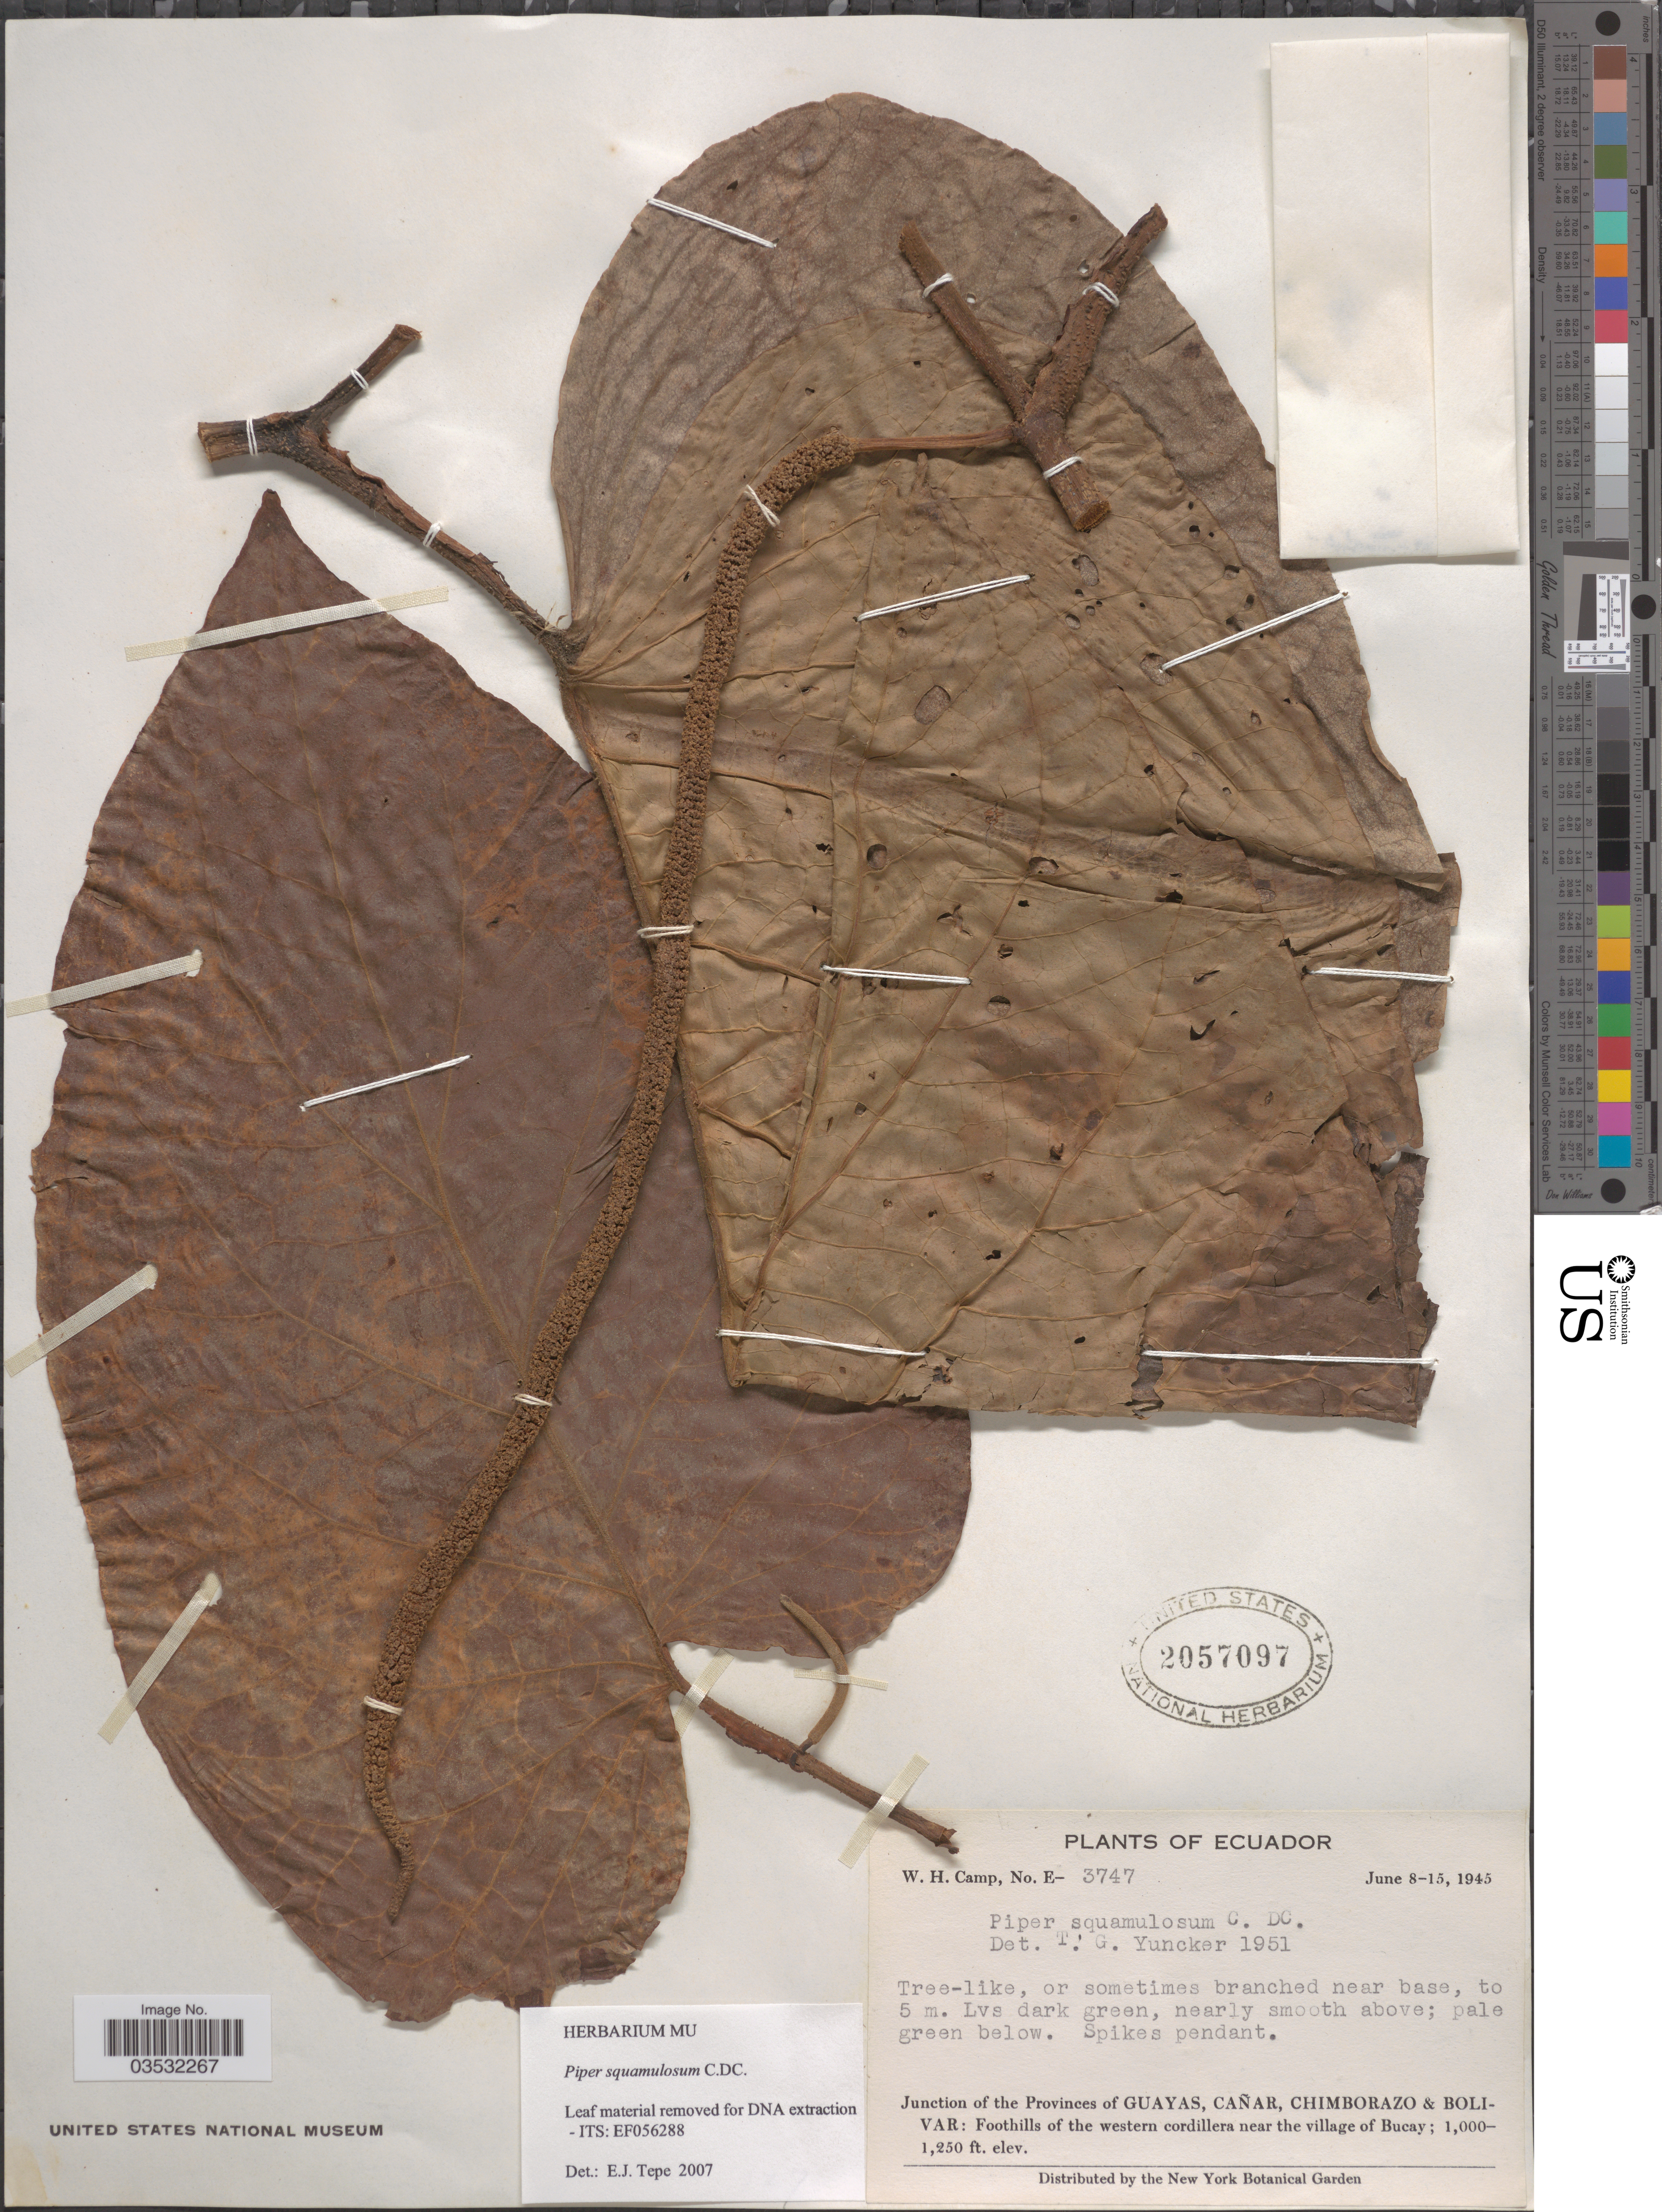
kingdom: Plantae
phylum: Tracheophyta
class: Magnoliopsida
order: Piperales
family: Piperaceae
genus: Piper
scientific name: Piper squamulosum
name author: C. DC.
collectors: W. H. Camp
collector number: E-3747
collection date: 1945-06-08/1945-06-15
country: Ecuador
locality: Junction of the Provinces of Guayas, Cañar, Chimborazo & Bolivar: Foothills of the western cordillera near the village of Bucay.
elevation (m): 305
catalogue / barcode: US 2057097